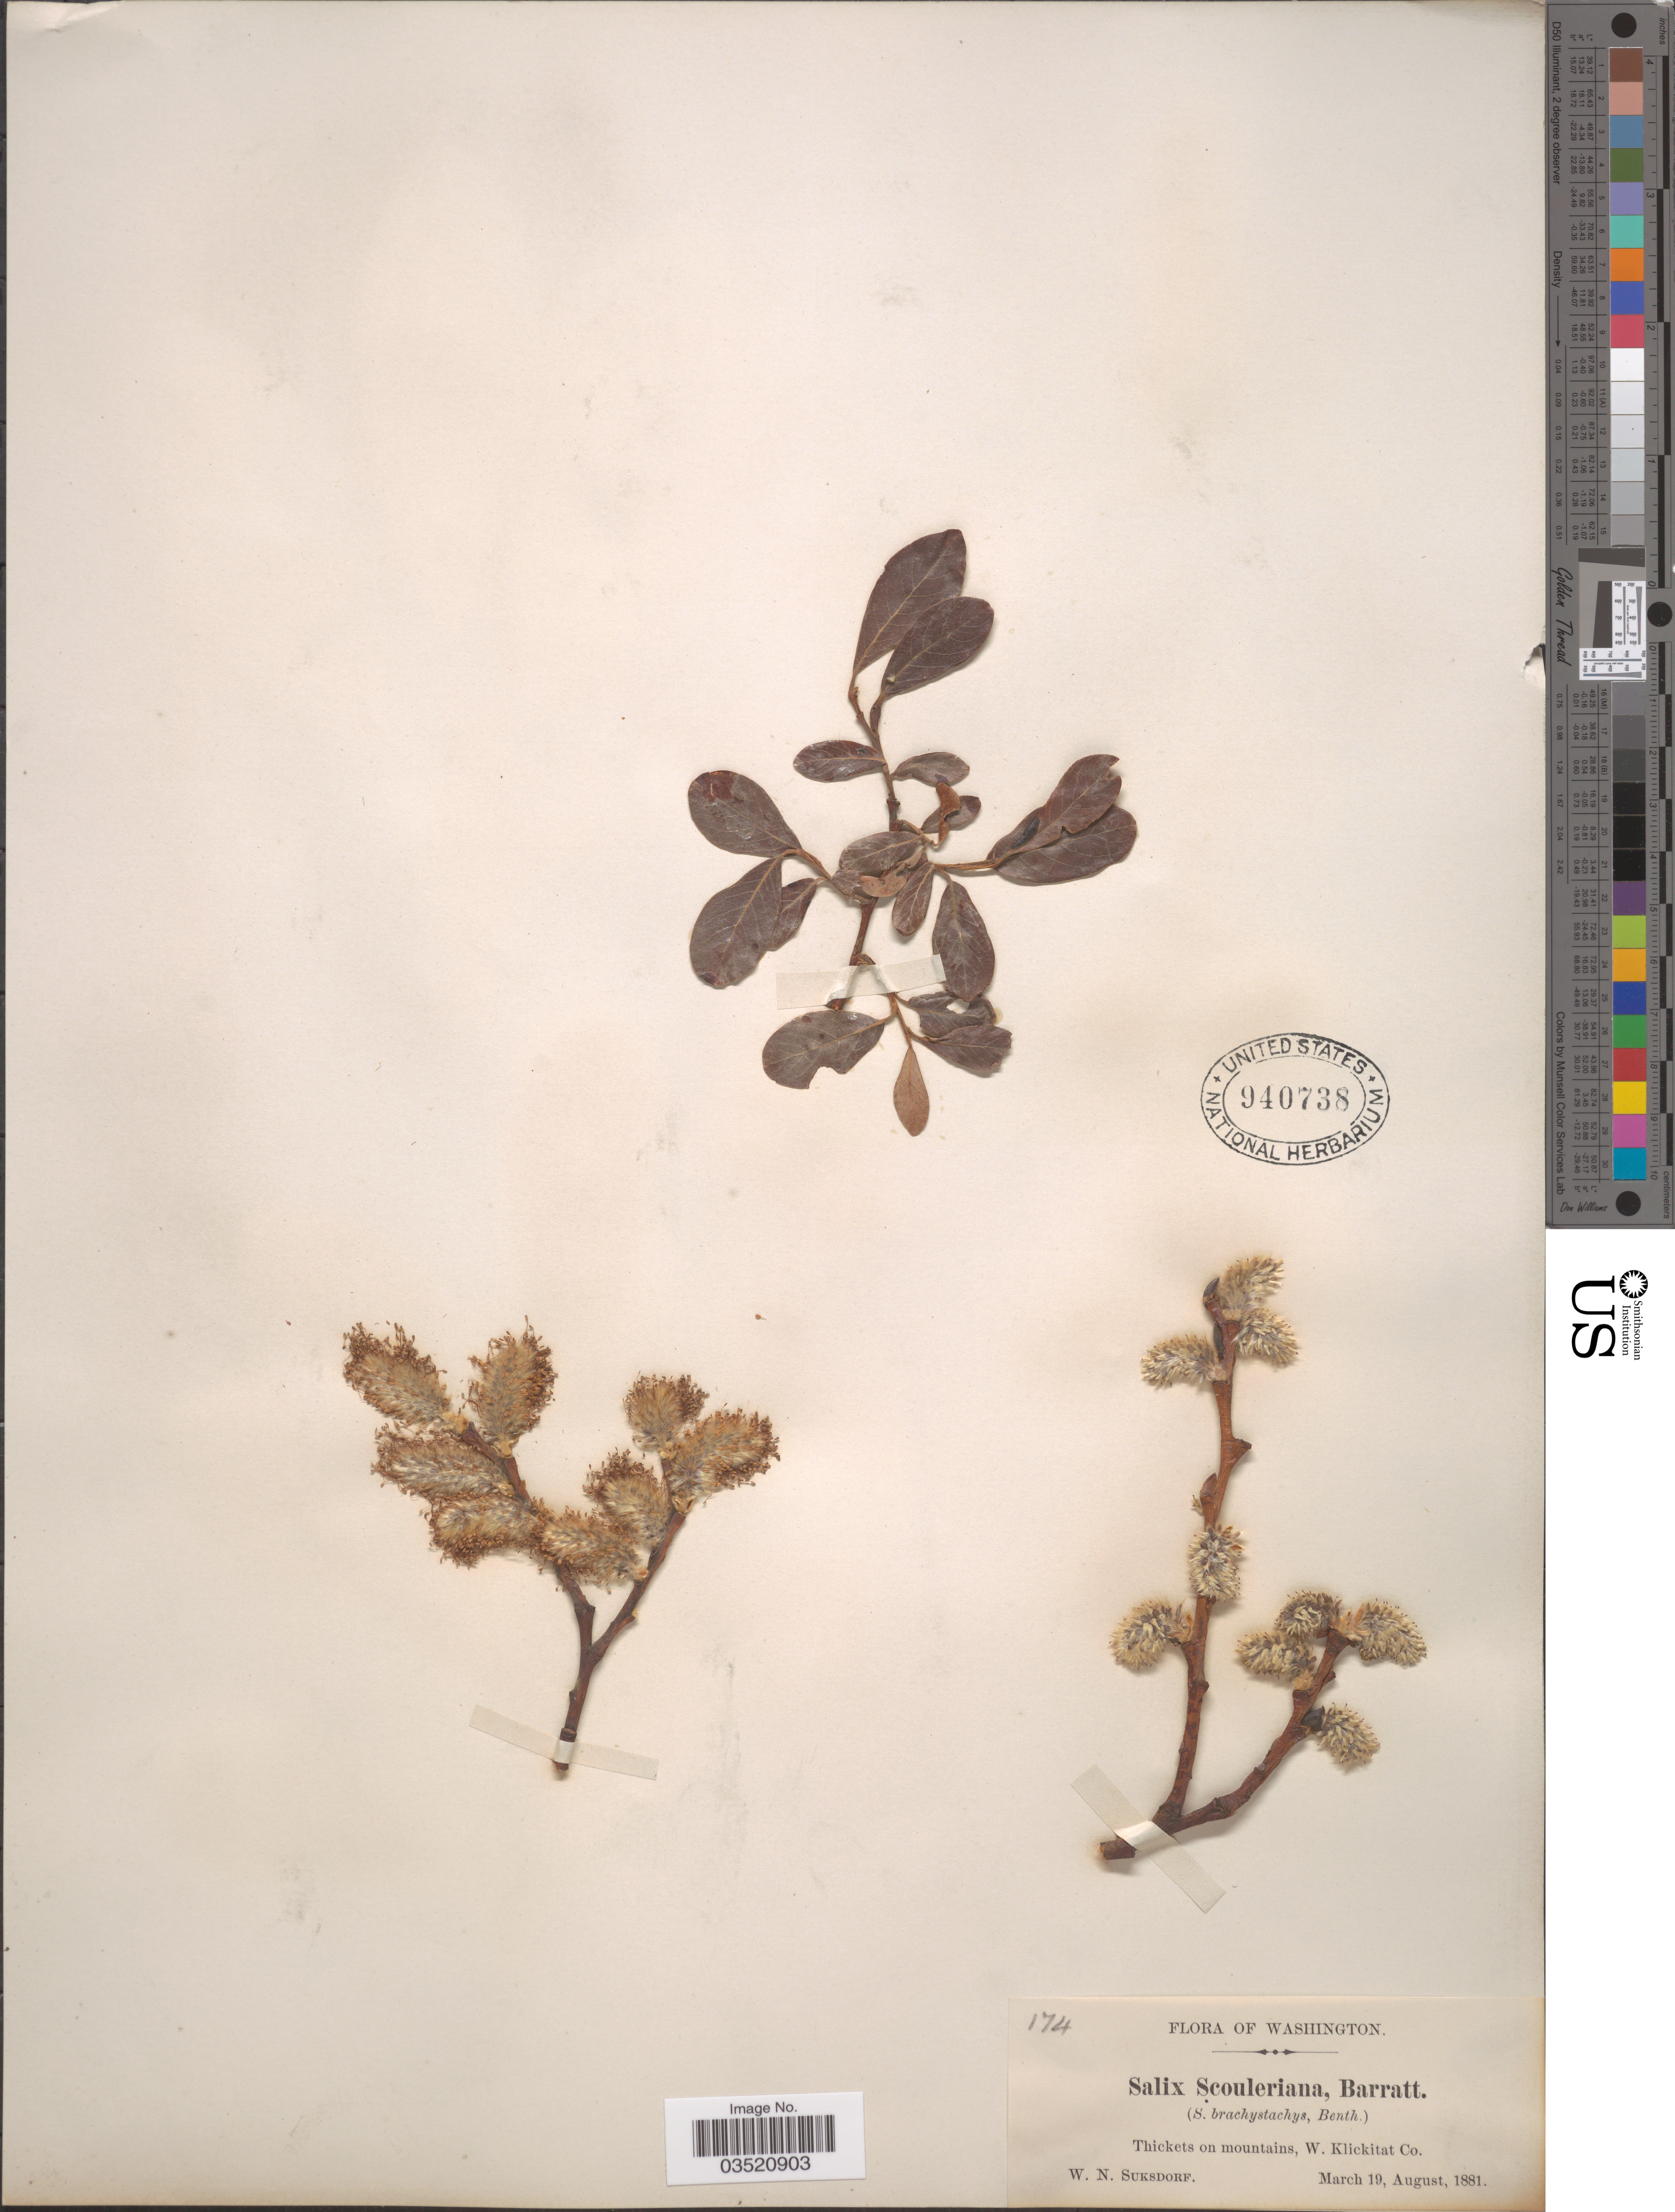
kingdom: Plantae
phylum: Tracheophyta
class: Magnoliopsida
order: Malpighiales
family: Salicaceae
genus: Salix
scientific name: Salix scouleriana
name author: Barratt ex Hook.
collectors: W. N. Suksdorf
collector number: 174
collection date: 1881-03-19/1881-08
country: United States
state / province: Washington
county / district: Klickitat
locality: Thickets on mountains, W. Klickitat Co.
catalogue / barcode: US 940738